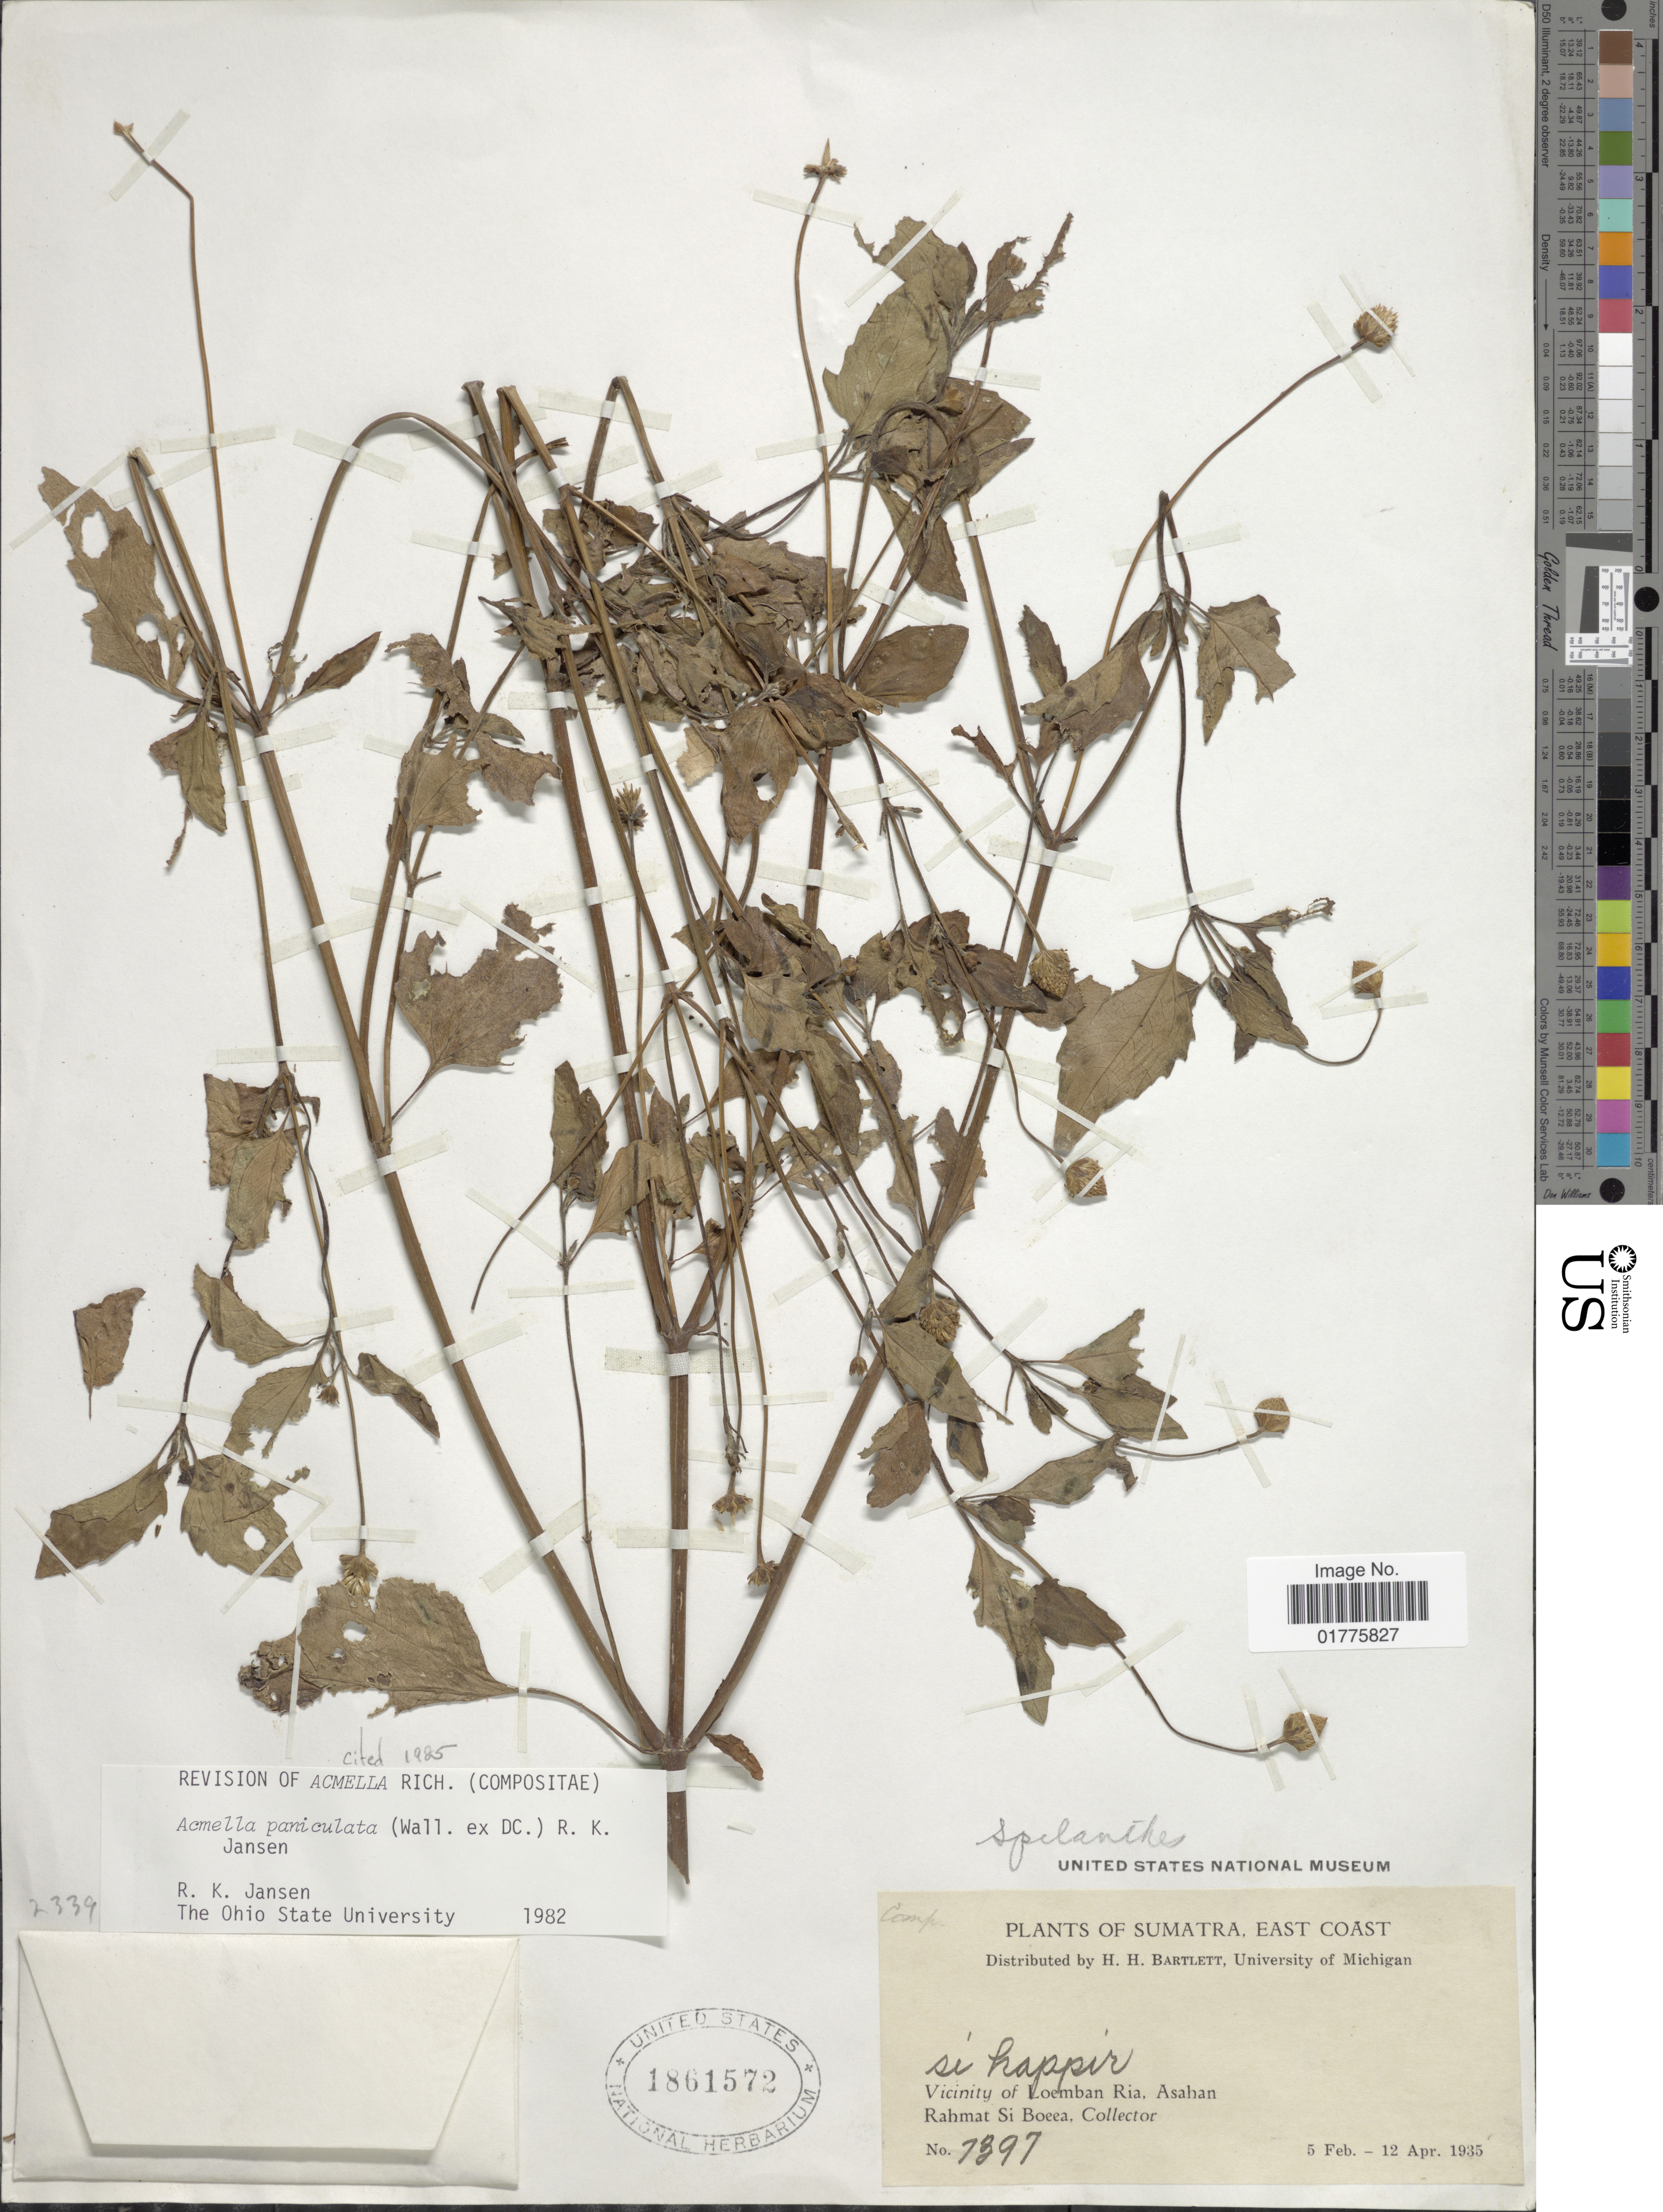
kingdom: Plantae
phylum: Tracheophyta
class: Magnoliopsida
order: Asterales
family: Asteraceae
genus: Acmella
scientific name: Acmella paniculata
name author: (Wall. ex DC.) R.K. Jansen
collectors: Rahmat Si Boeea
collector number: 7397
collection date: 1935-02-05/1935-04-12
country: Indonesia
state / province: Sumatra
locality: East Coast, Vicinity of Loemban Ria, Asahan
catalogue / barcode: US 1861572